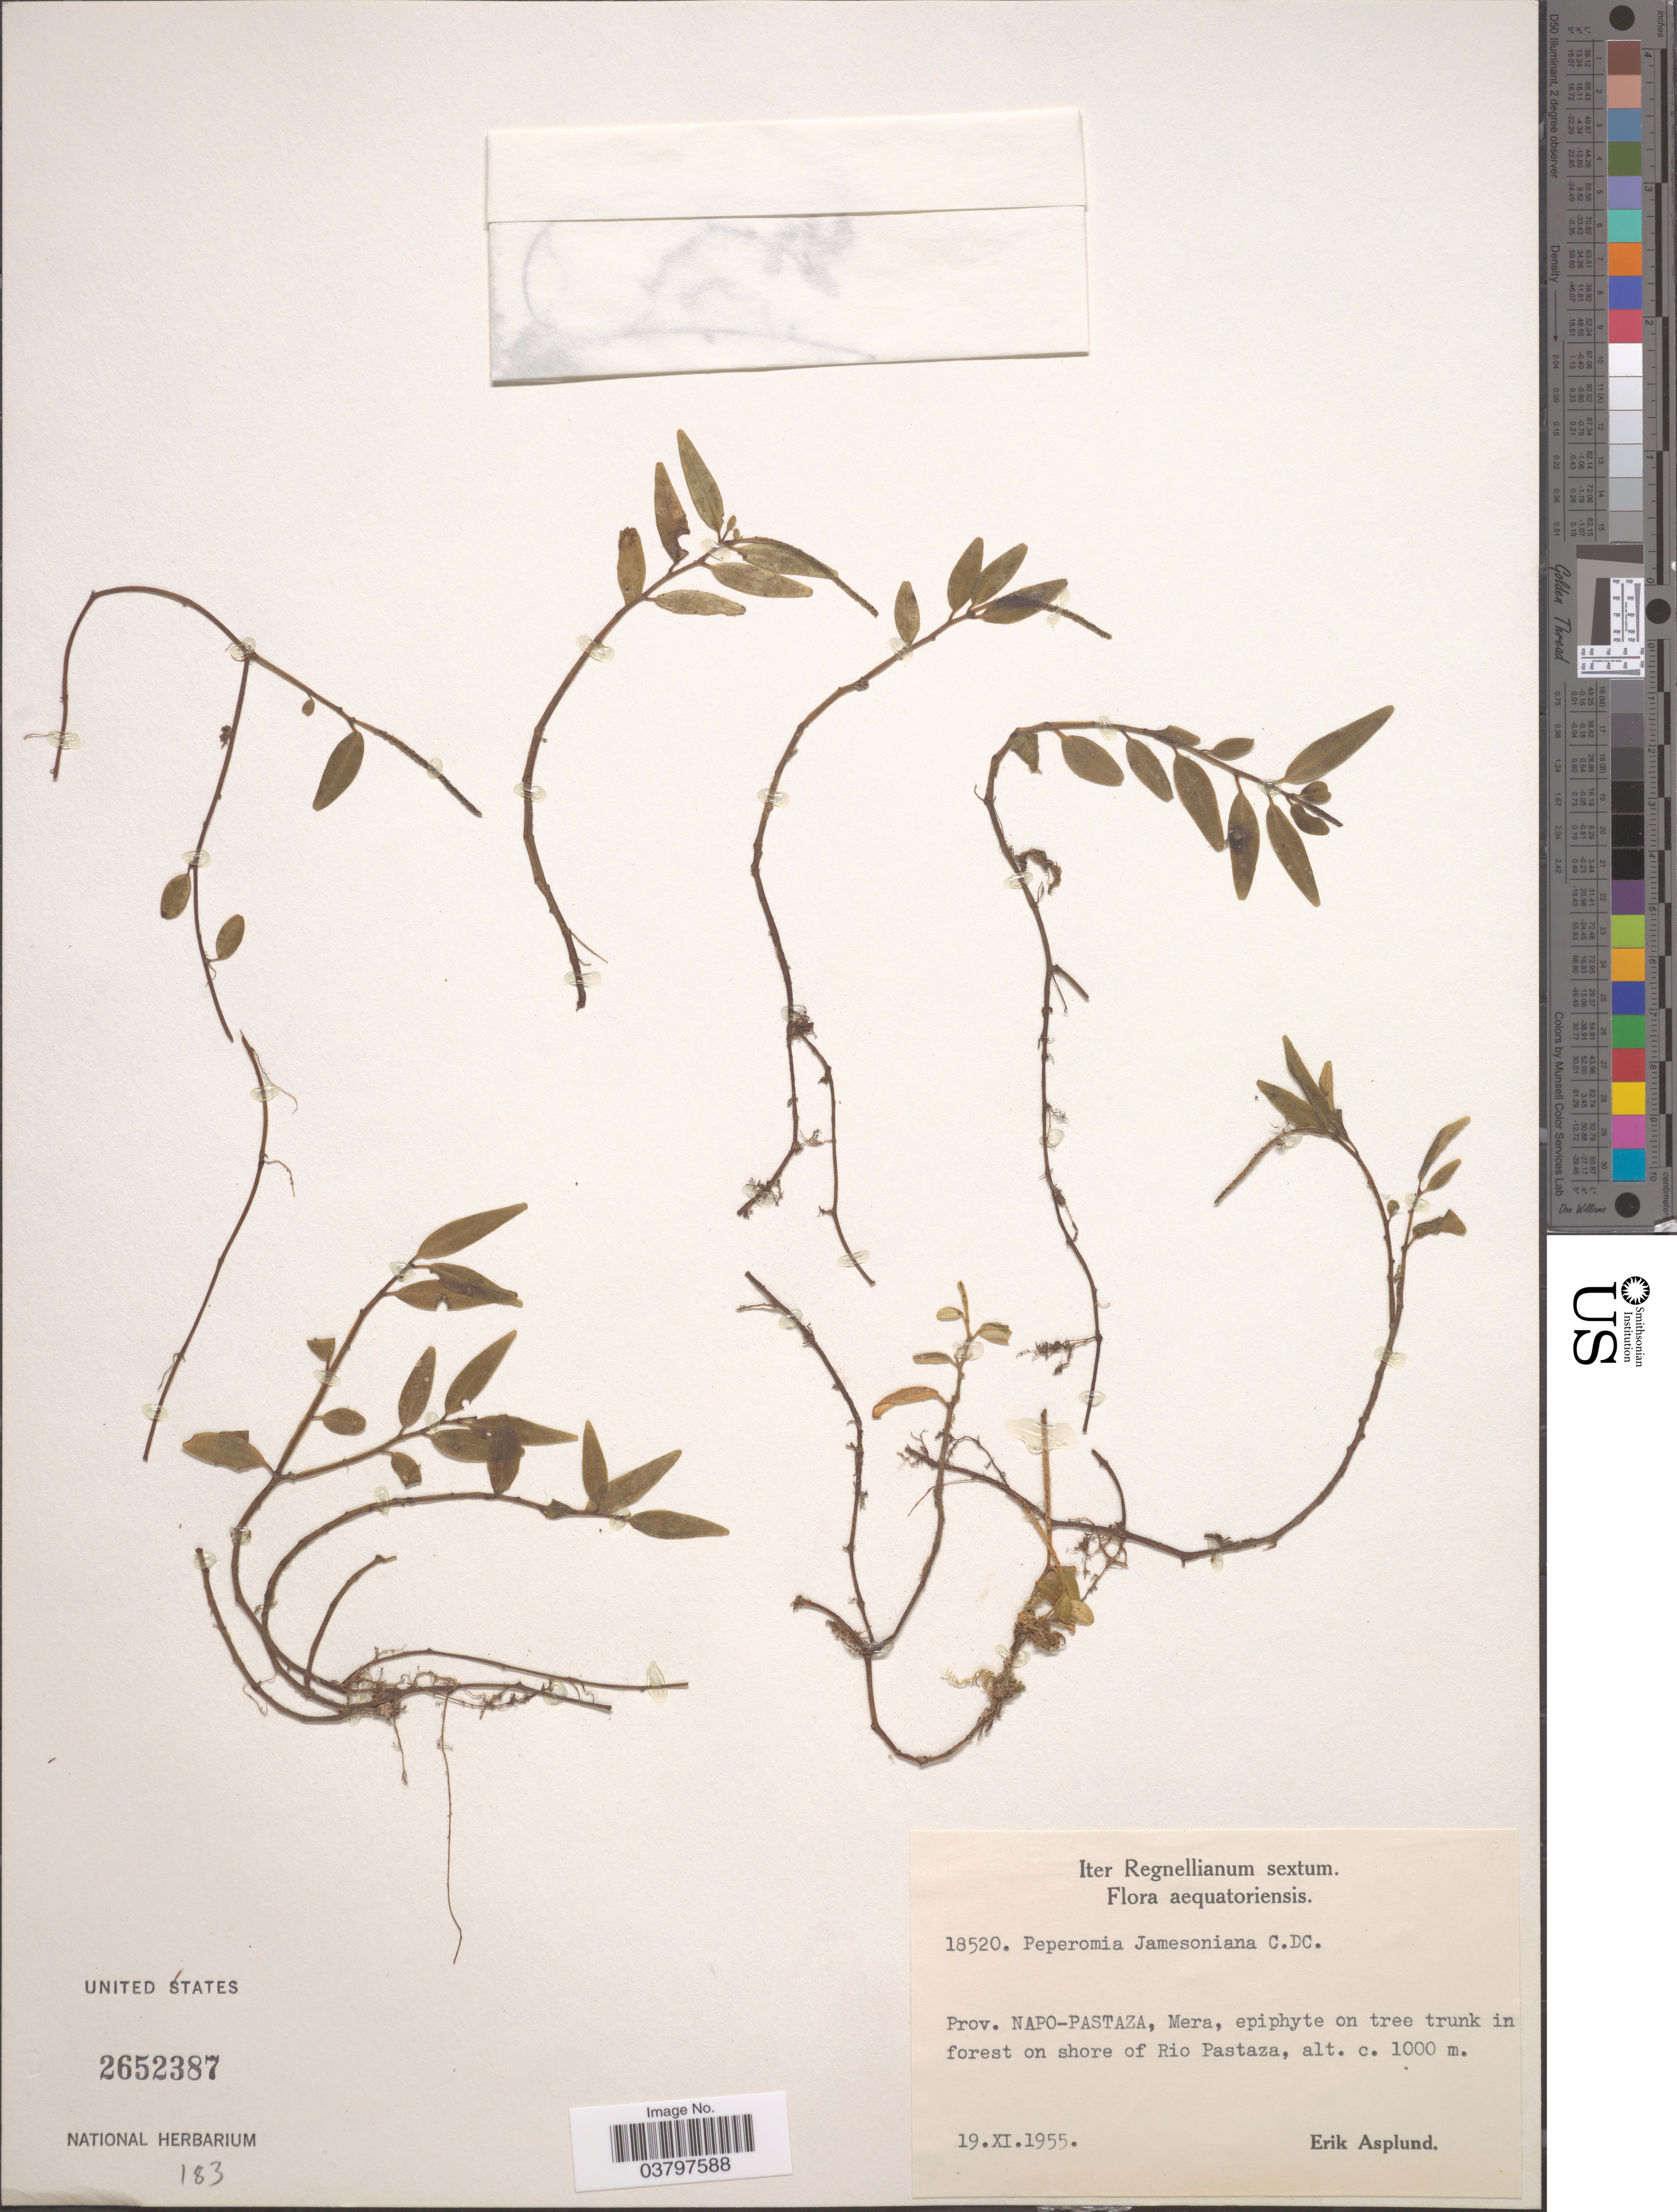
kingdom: Plantae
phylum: Tracheophyta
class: Magnoliopsida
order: Piperales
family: Piperaceae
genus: Peperomia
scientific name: Peperomia jamesoniana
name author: C. DC.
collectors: E. Asplund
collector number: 18520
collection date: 1955-11-19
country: Ecuador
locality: Prov. Napo-Pastaza, Mera, epiphyte on tree trunk in forest on shore of Rio Pastaza.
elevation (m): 1000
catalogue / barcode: US 2652387